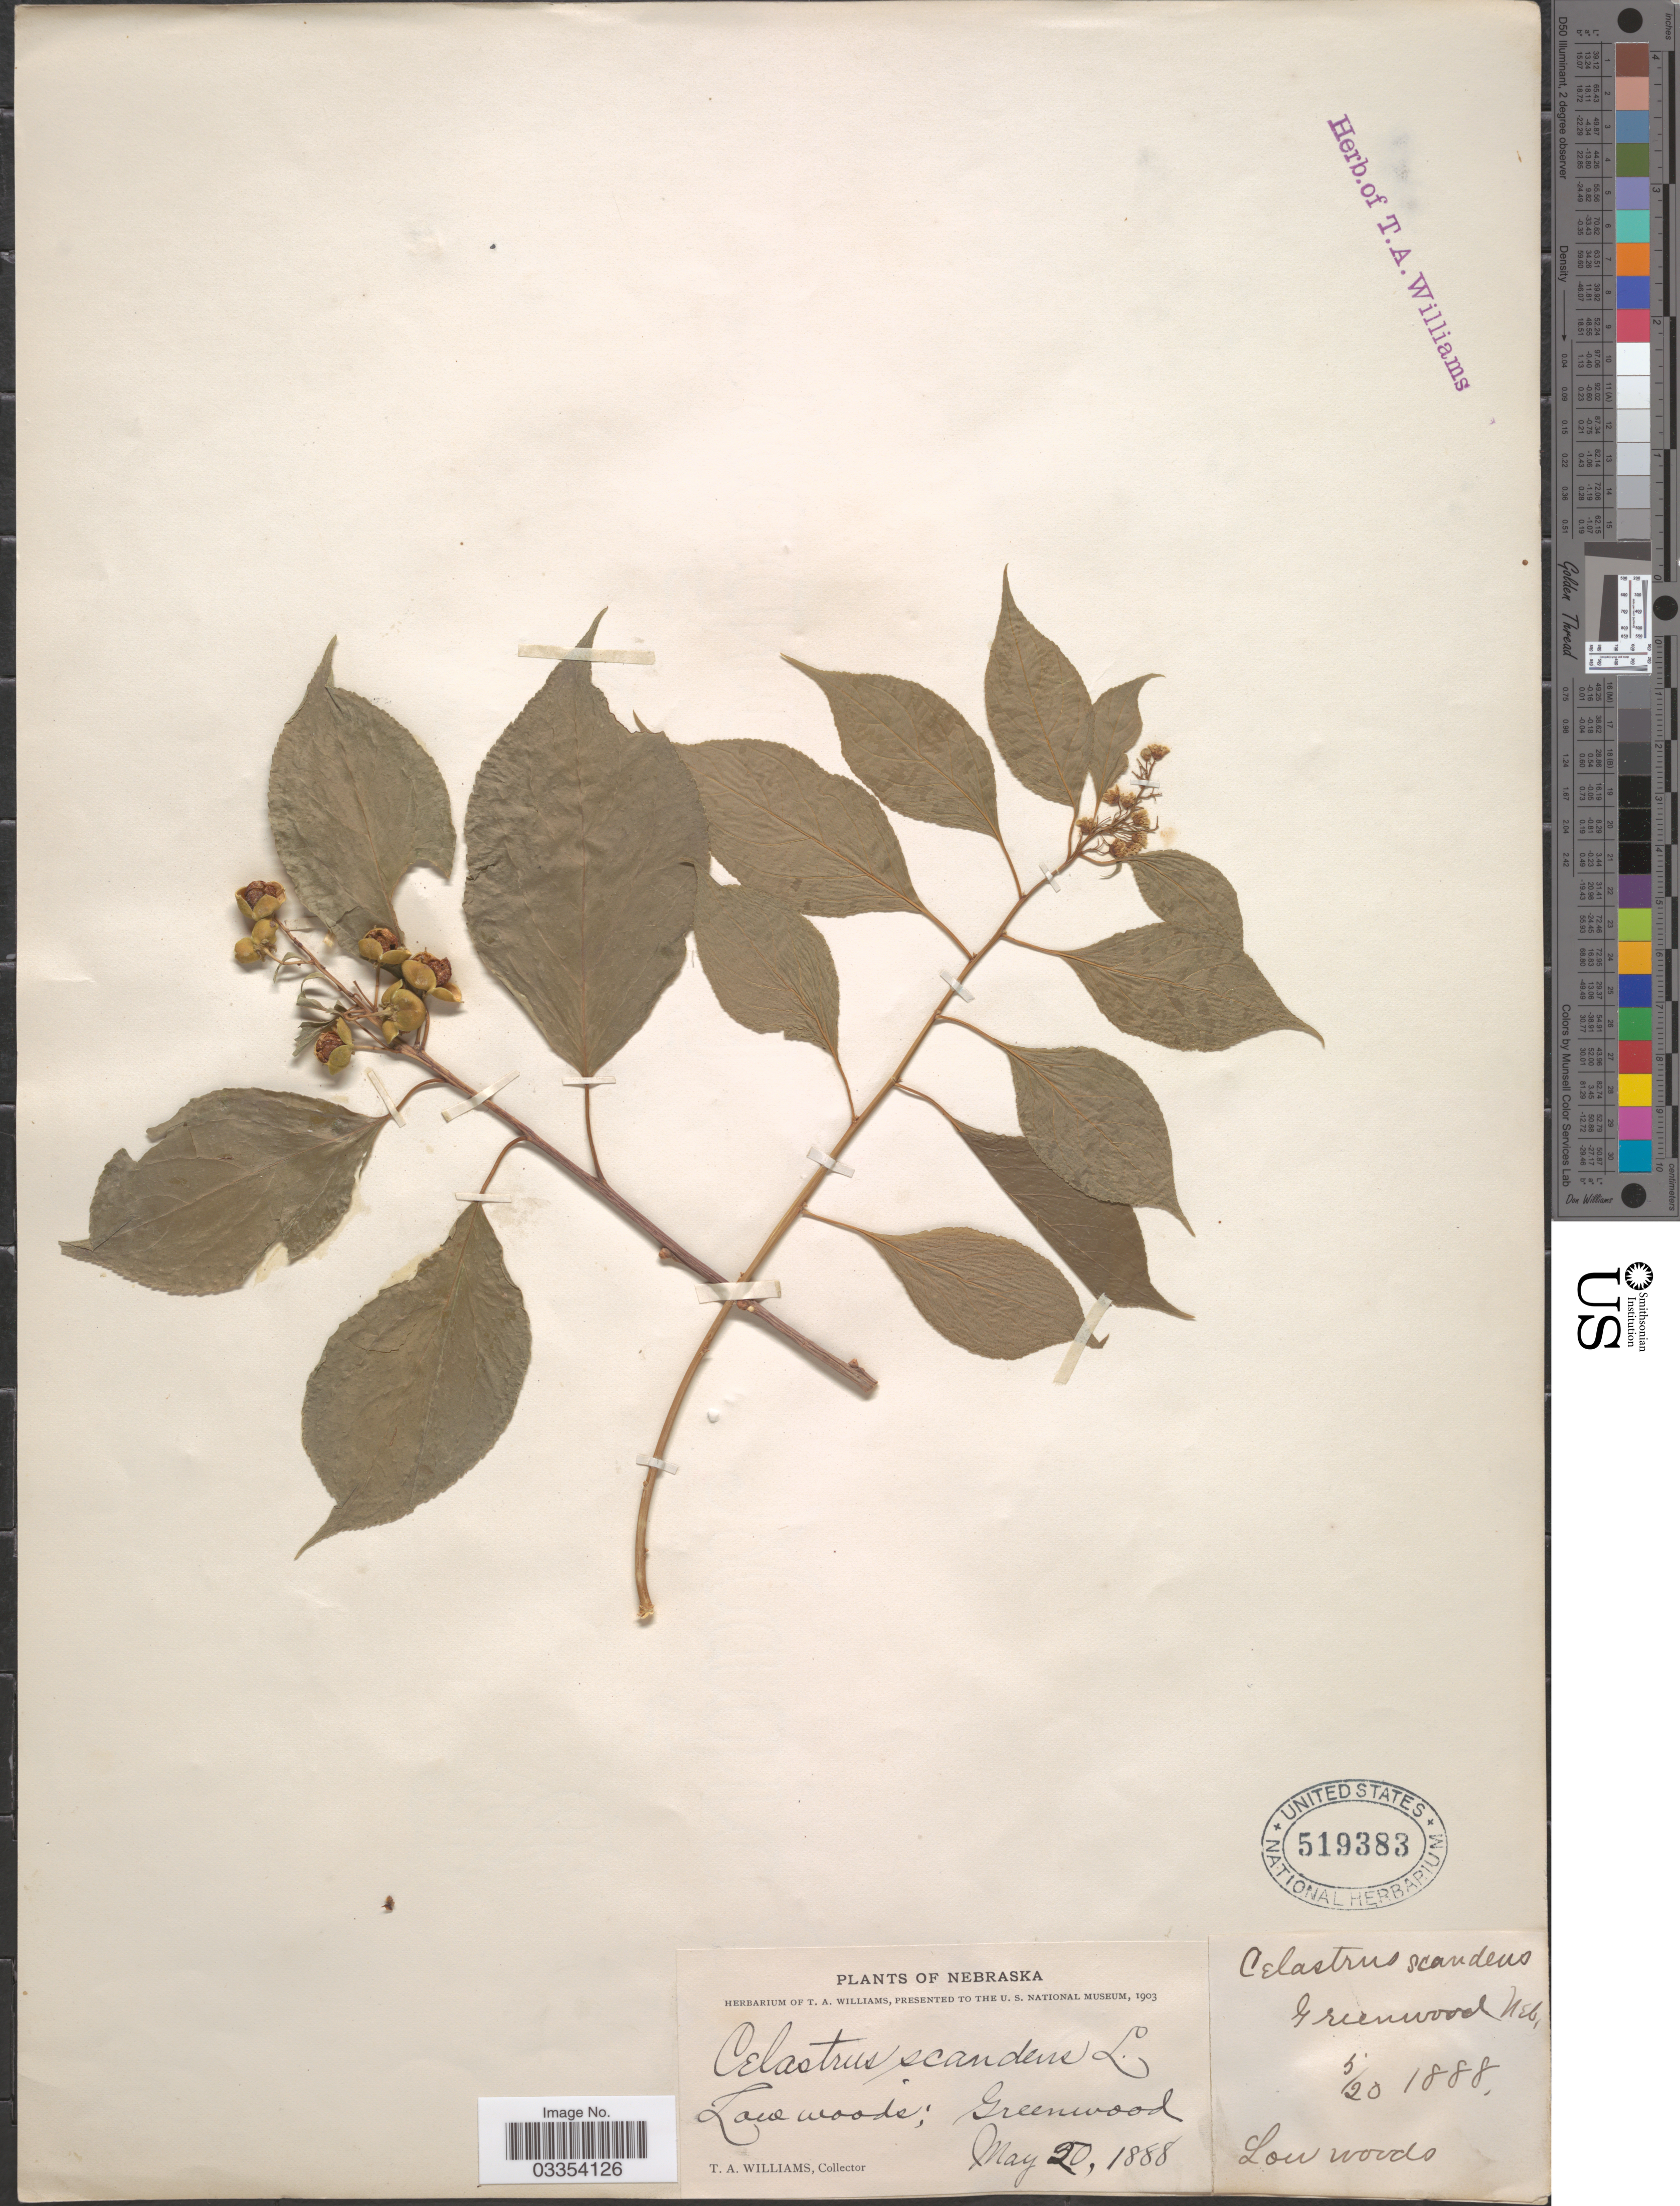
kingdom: Plantae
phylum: Tracheophyta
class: Magnoliopsida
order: Celastrales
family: Celastraceae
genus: Celastrus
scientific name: Celastrus scandens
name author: L.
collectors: T. Williams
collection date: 1888-05-20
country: United States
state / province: Nebraska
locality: Low woods; Greenwood.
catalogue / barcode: US 519383